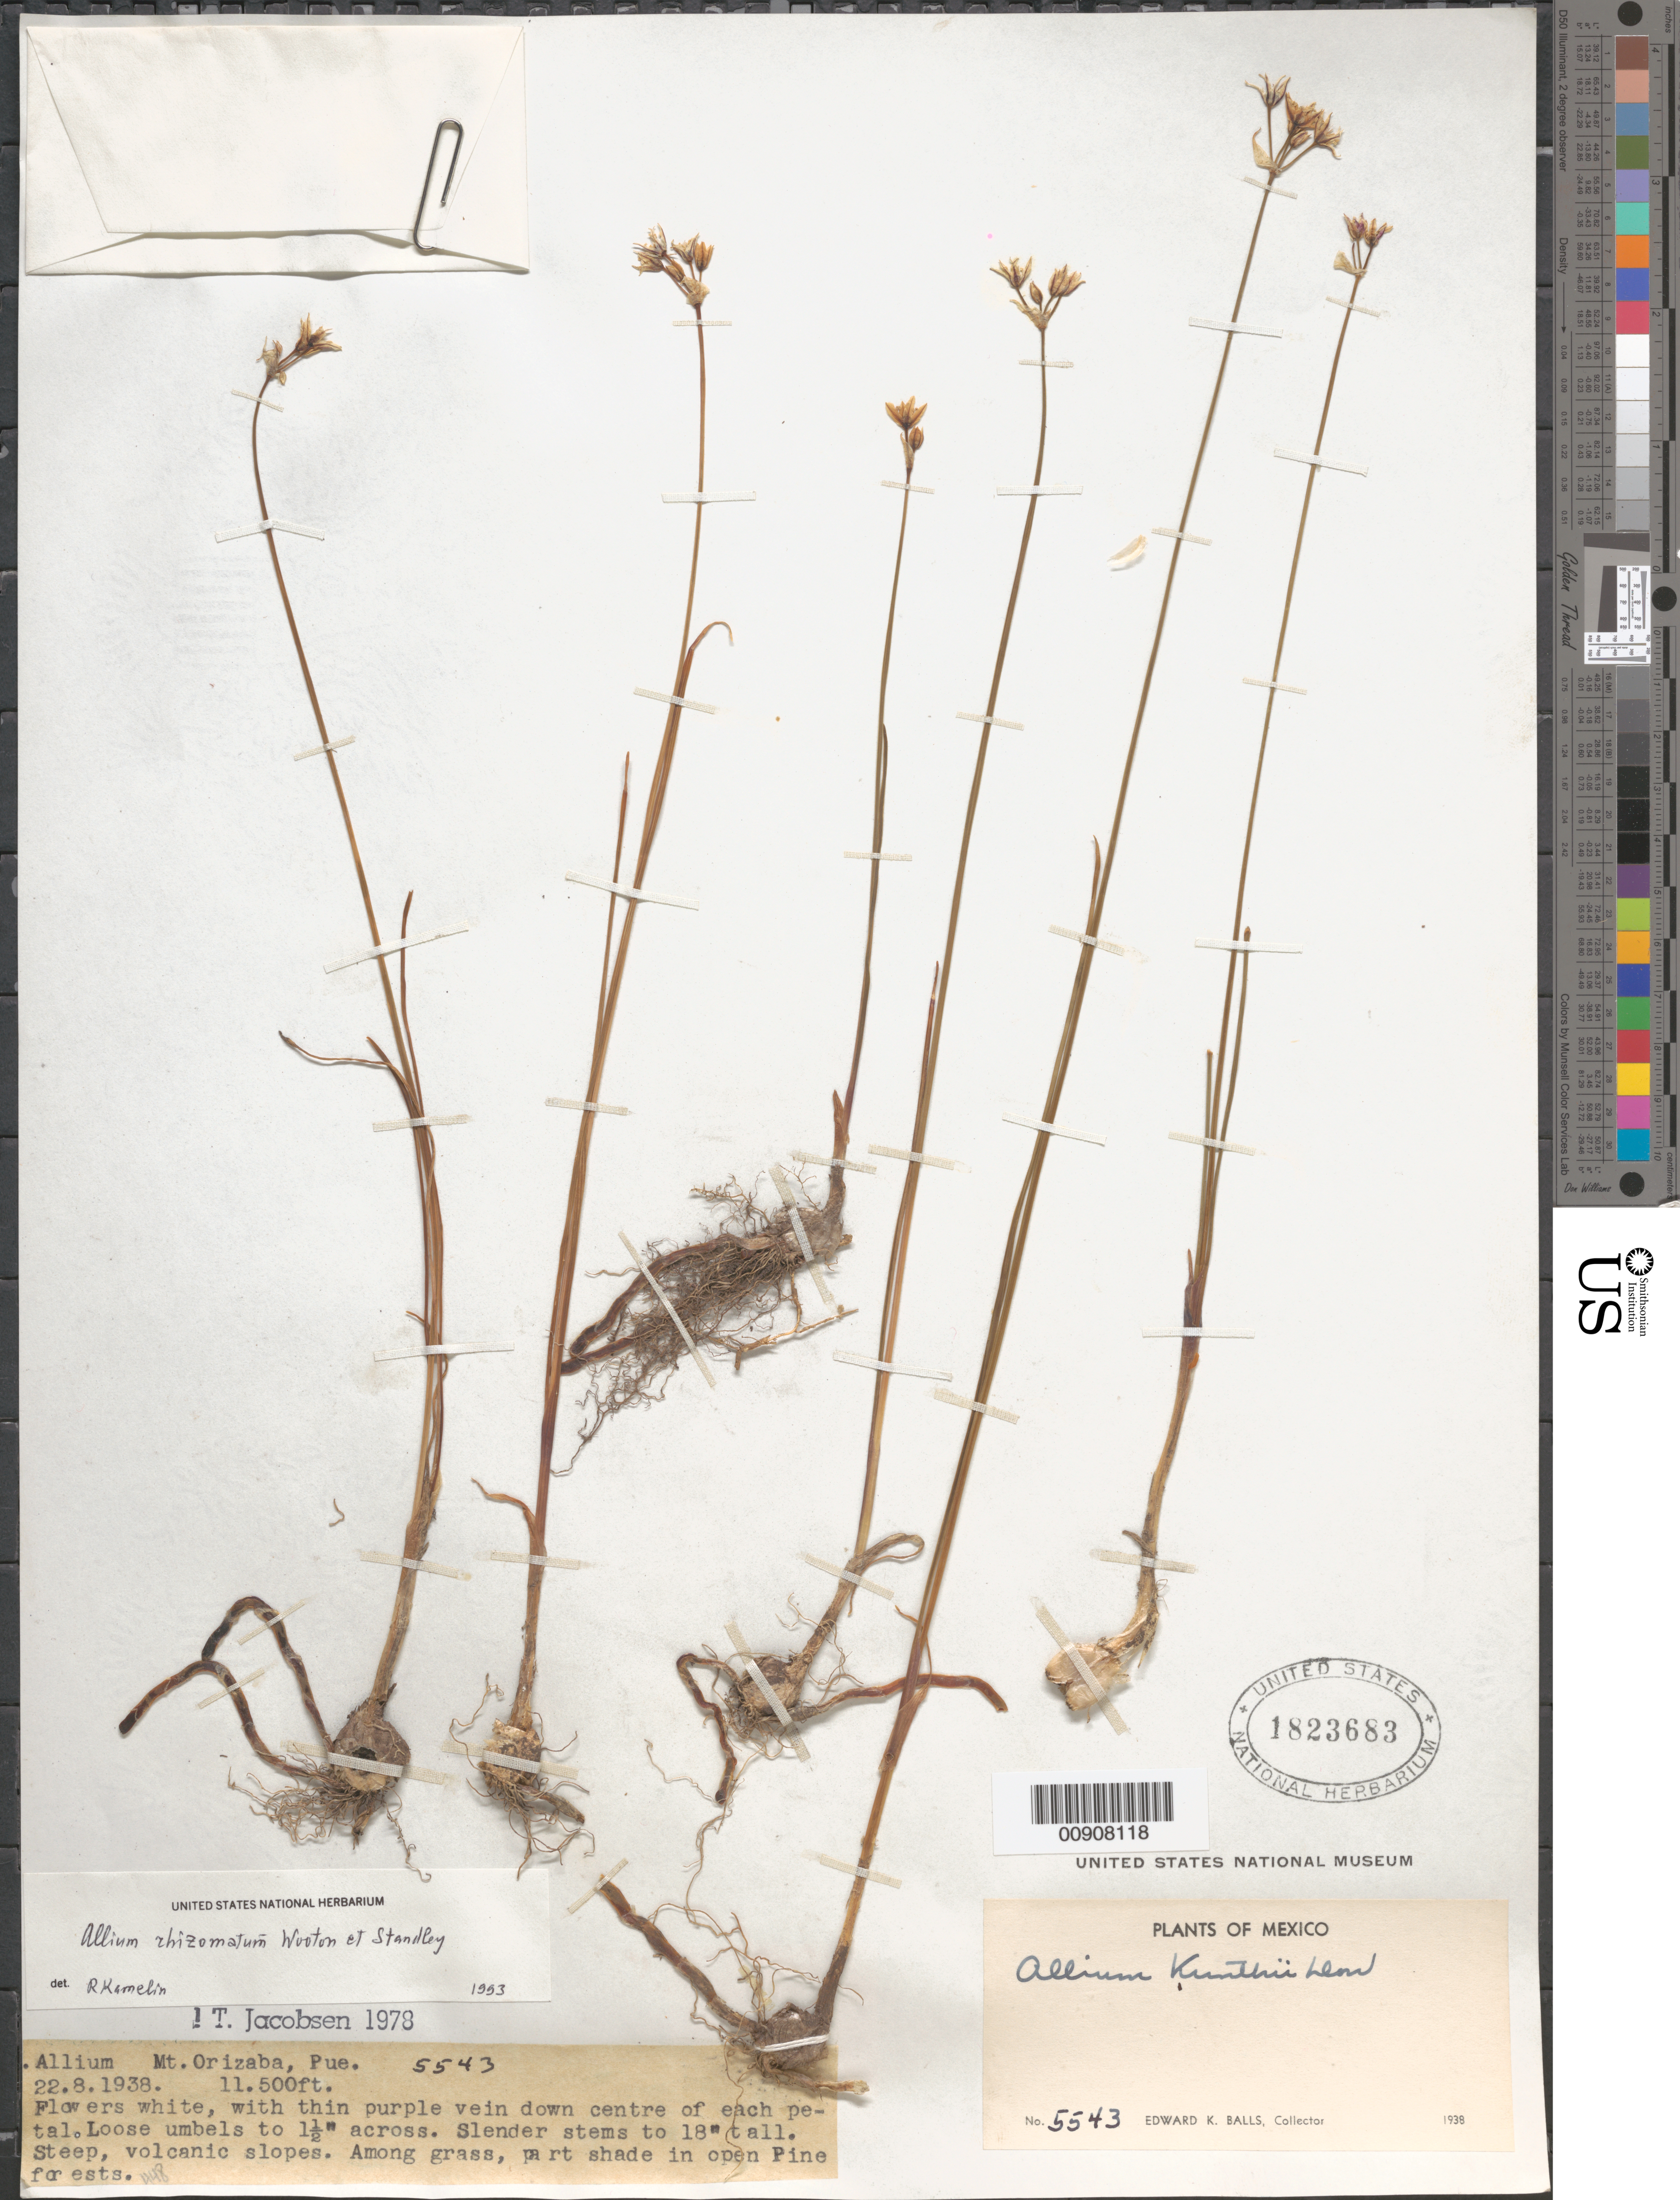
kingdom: Plantae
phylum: Tracheophyta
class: Liliopsida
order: Asparagales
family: Amaryllidaceae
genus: Allium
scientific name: Allium rhizomatum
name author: Wooton & Standl.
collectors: E. K. Balls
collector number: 5543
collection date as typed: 22 Aug 1938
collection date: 1938-08-22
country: Mexico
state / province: Puebla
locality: Mt. Orizaba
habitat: Steep, volcanic slopes. Among grass, part shade in open pine forest.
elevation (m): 3505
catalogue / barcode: US 1823683